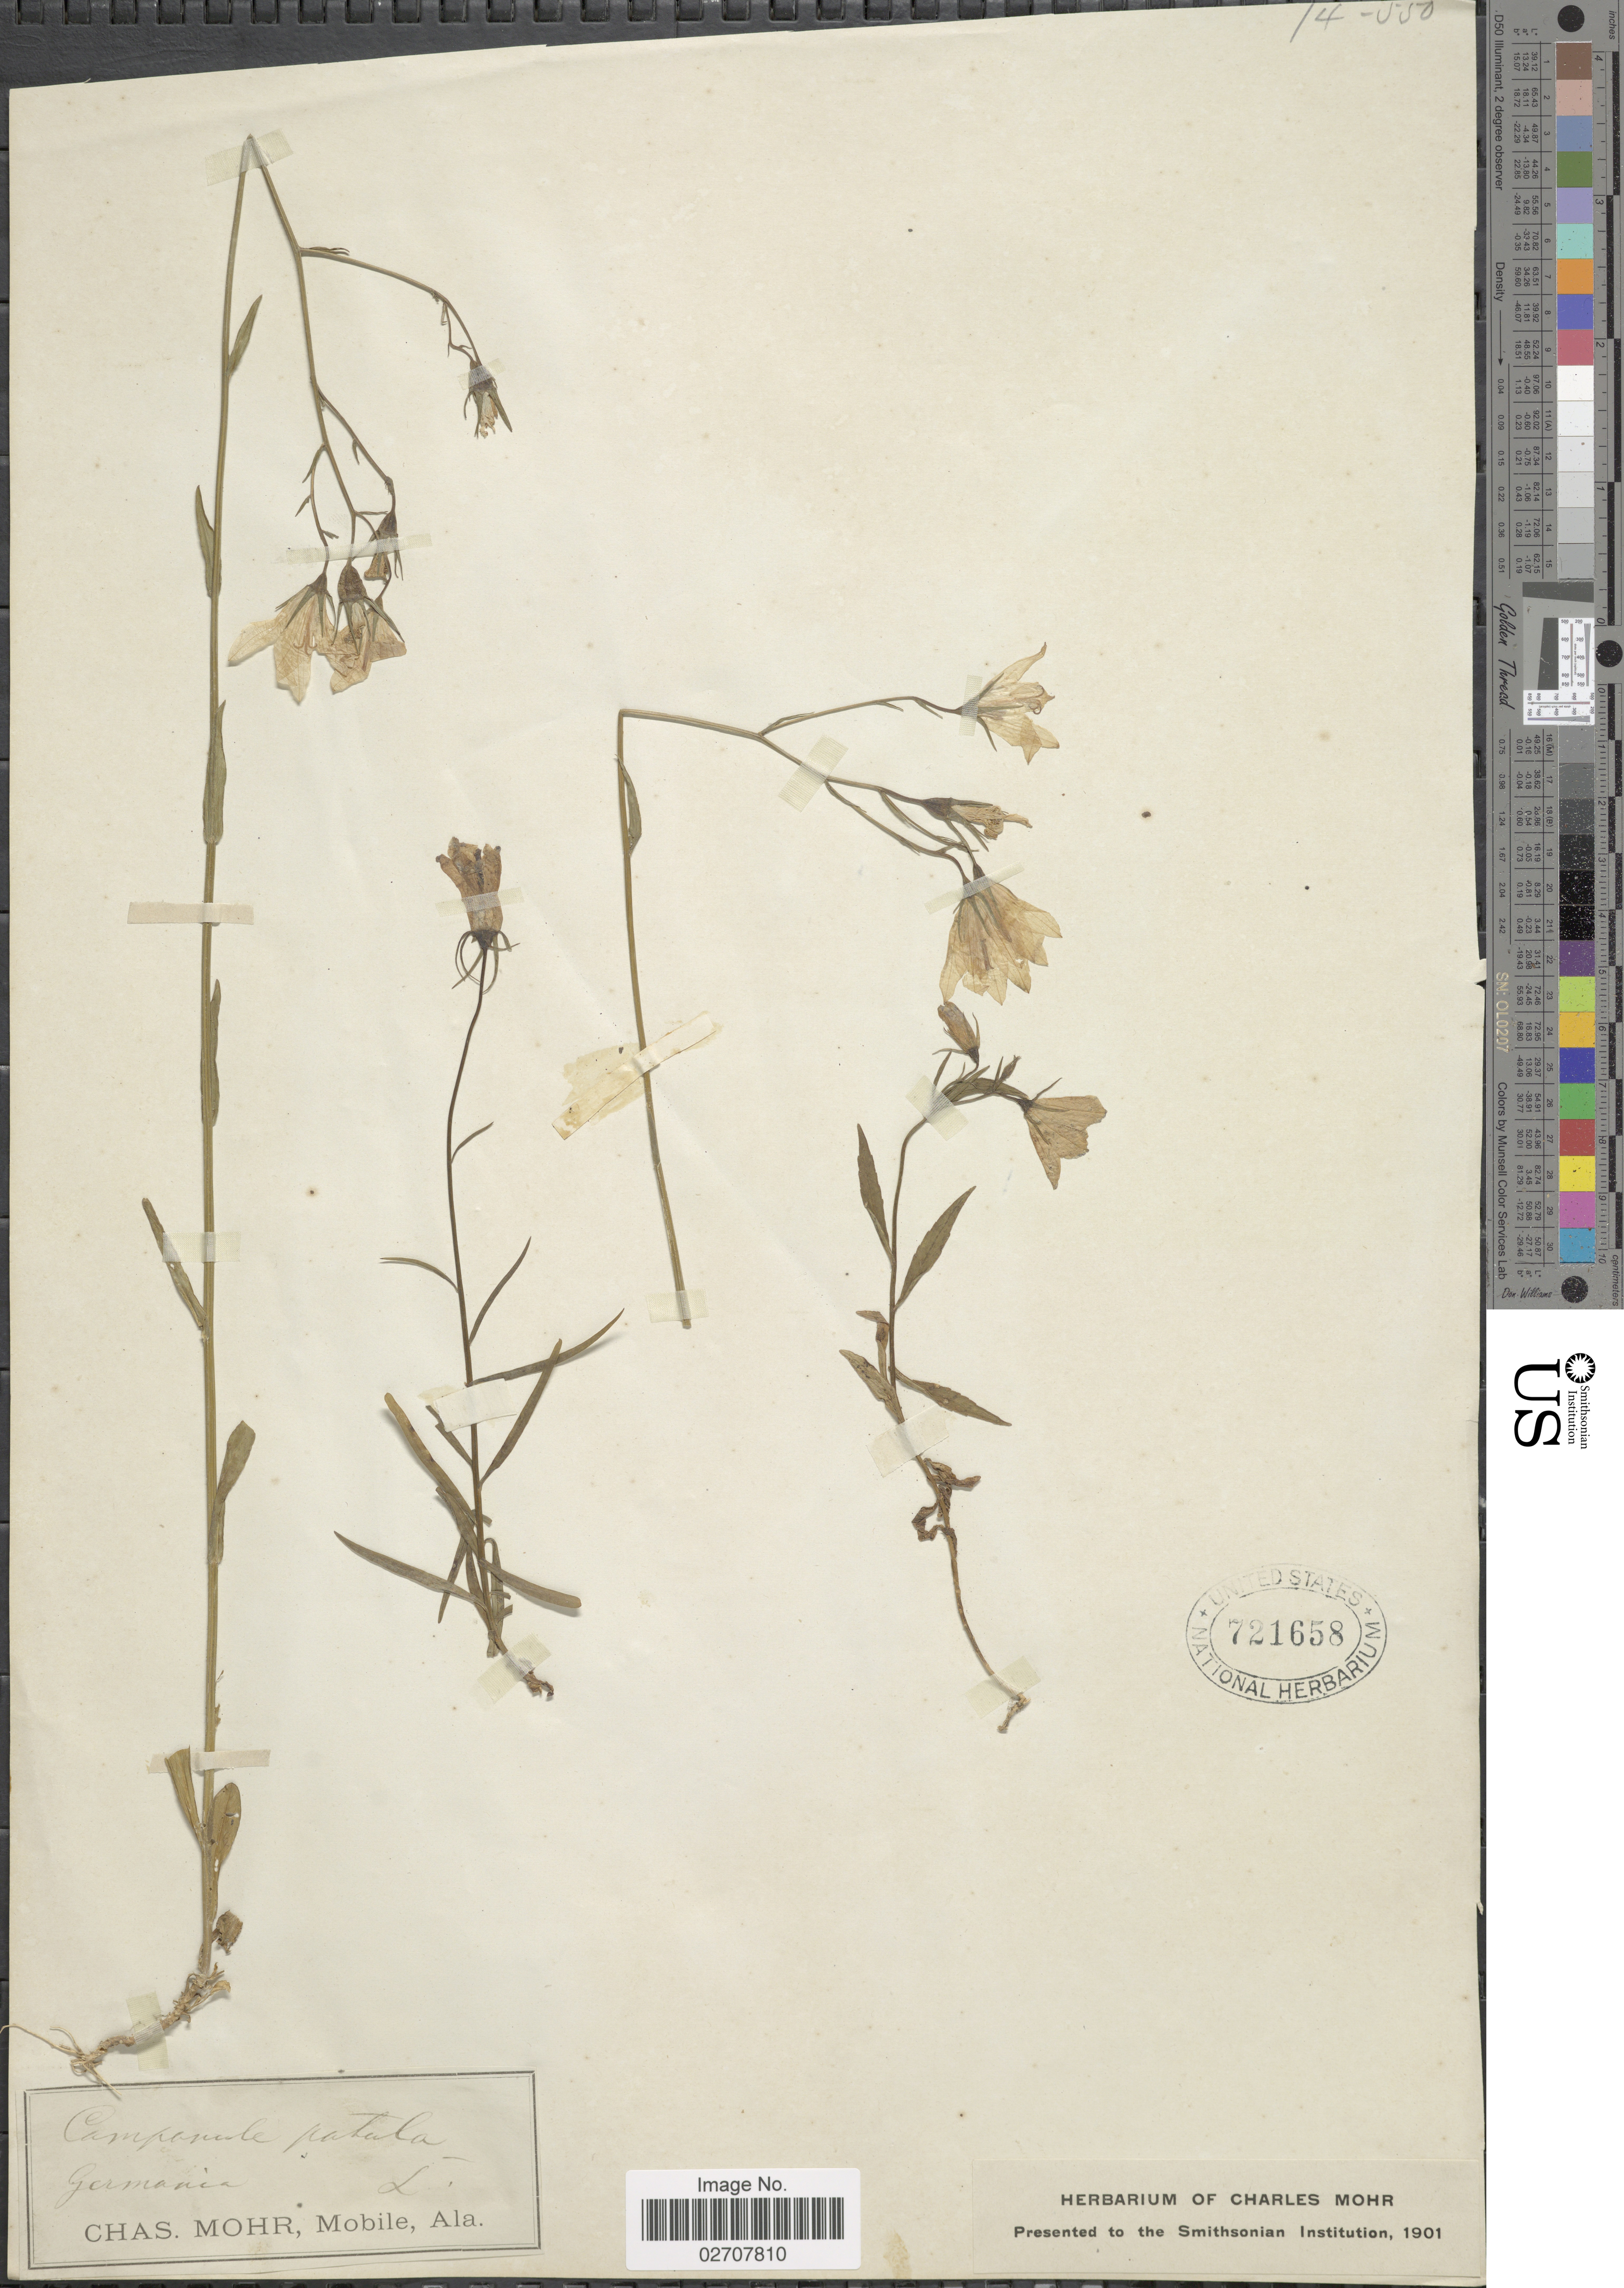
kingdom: Plantae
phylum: Tracheophyta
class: Magnoliopsida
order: Asterales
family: Campanulaceae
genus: Campanula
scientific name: Campanula patula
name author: L.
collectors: C. T. Mohr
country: Germany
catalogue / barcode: US 721658